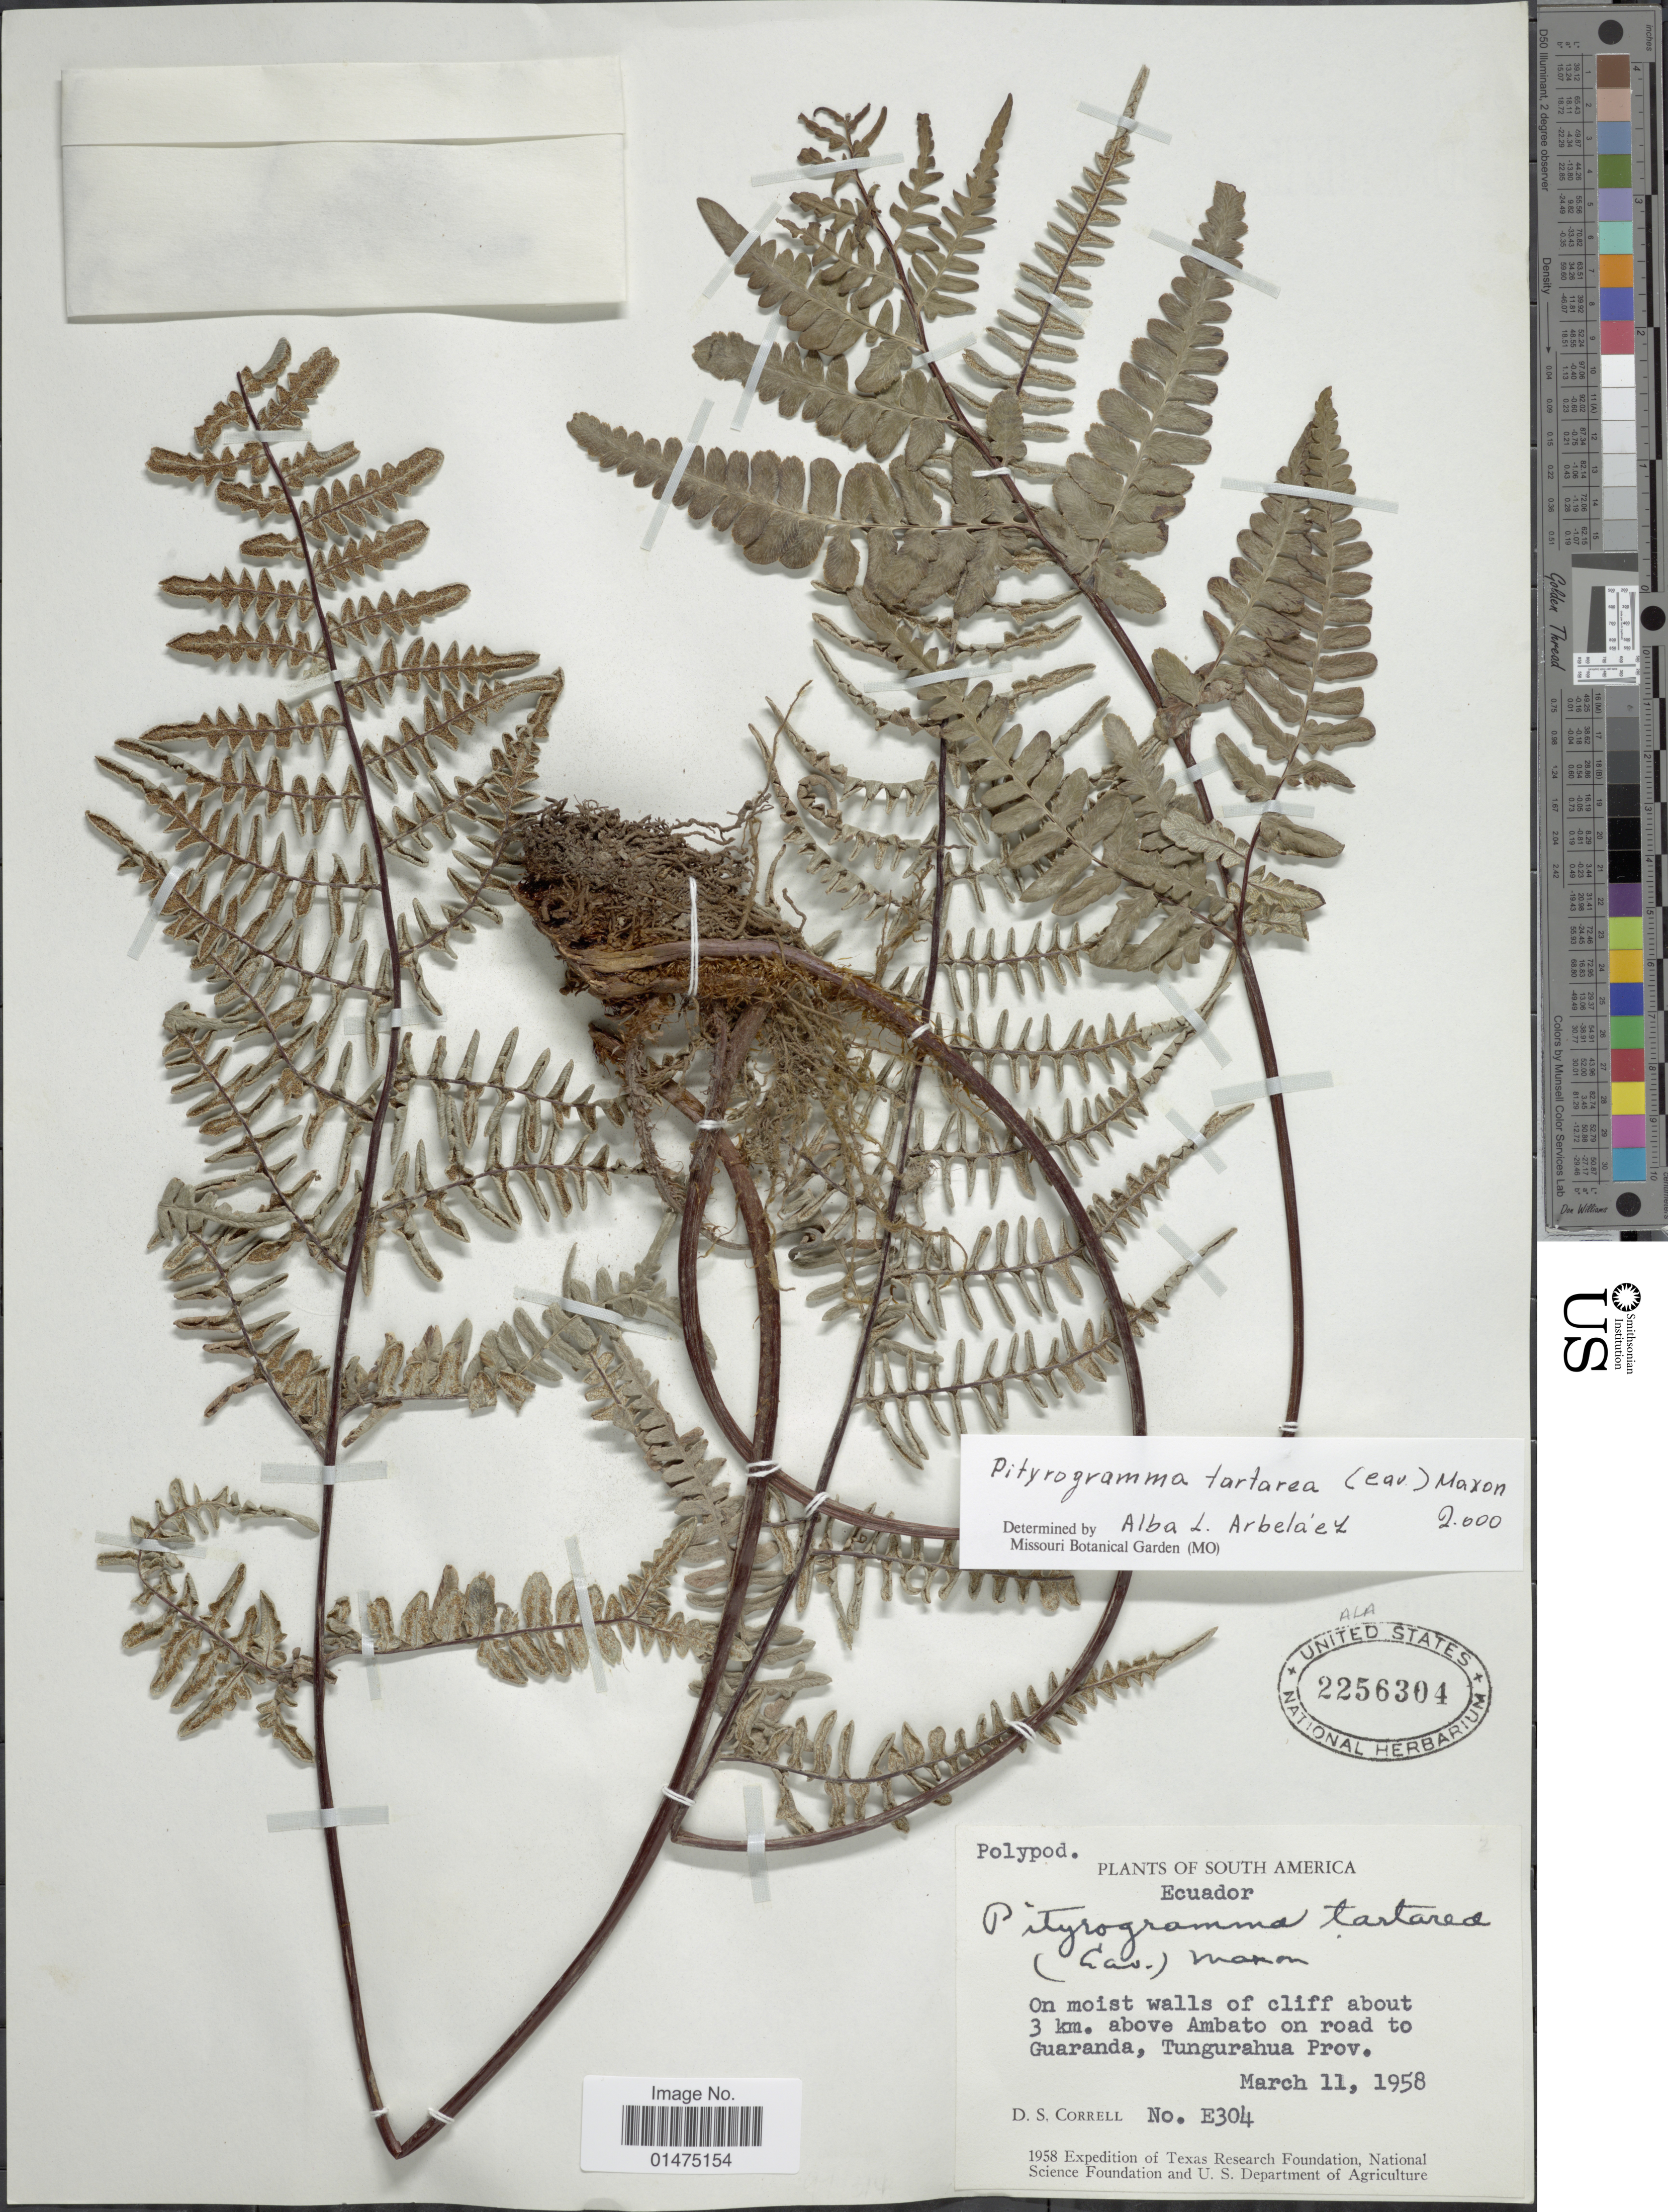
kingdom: Plantae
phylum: Tracheophyta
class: Polypodiopsida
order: Polypodiales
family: Pteridaceae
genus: Pityrogramma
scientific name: Pityrogramma tartarea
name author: (Cav.) Maxon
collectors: D. S. Correll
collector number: E304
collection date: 1958-03-11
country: Ecuador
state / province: Tungurahua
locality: On moist walls of cliff about 3 km. above Ambato on road to Guaranda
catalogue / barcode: US 2256304